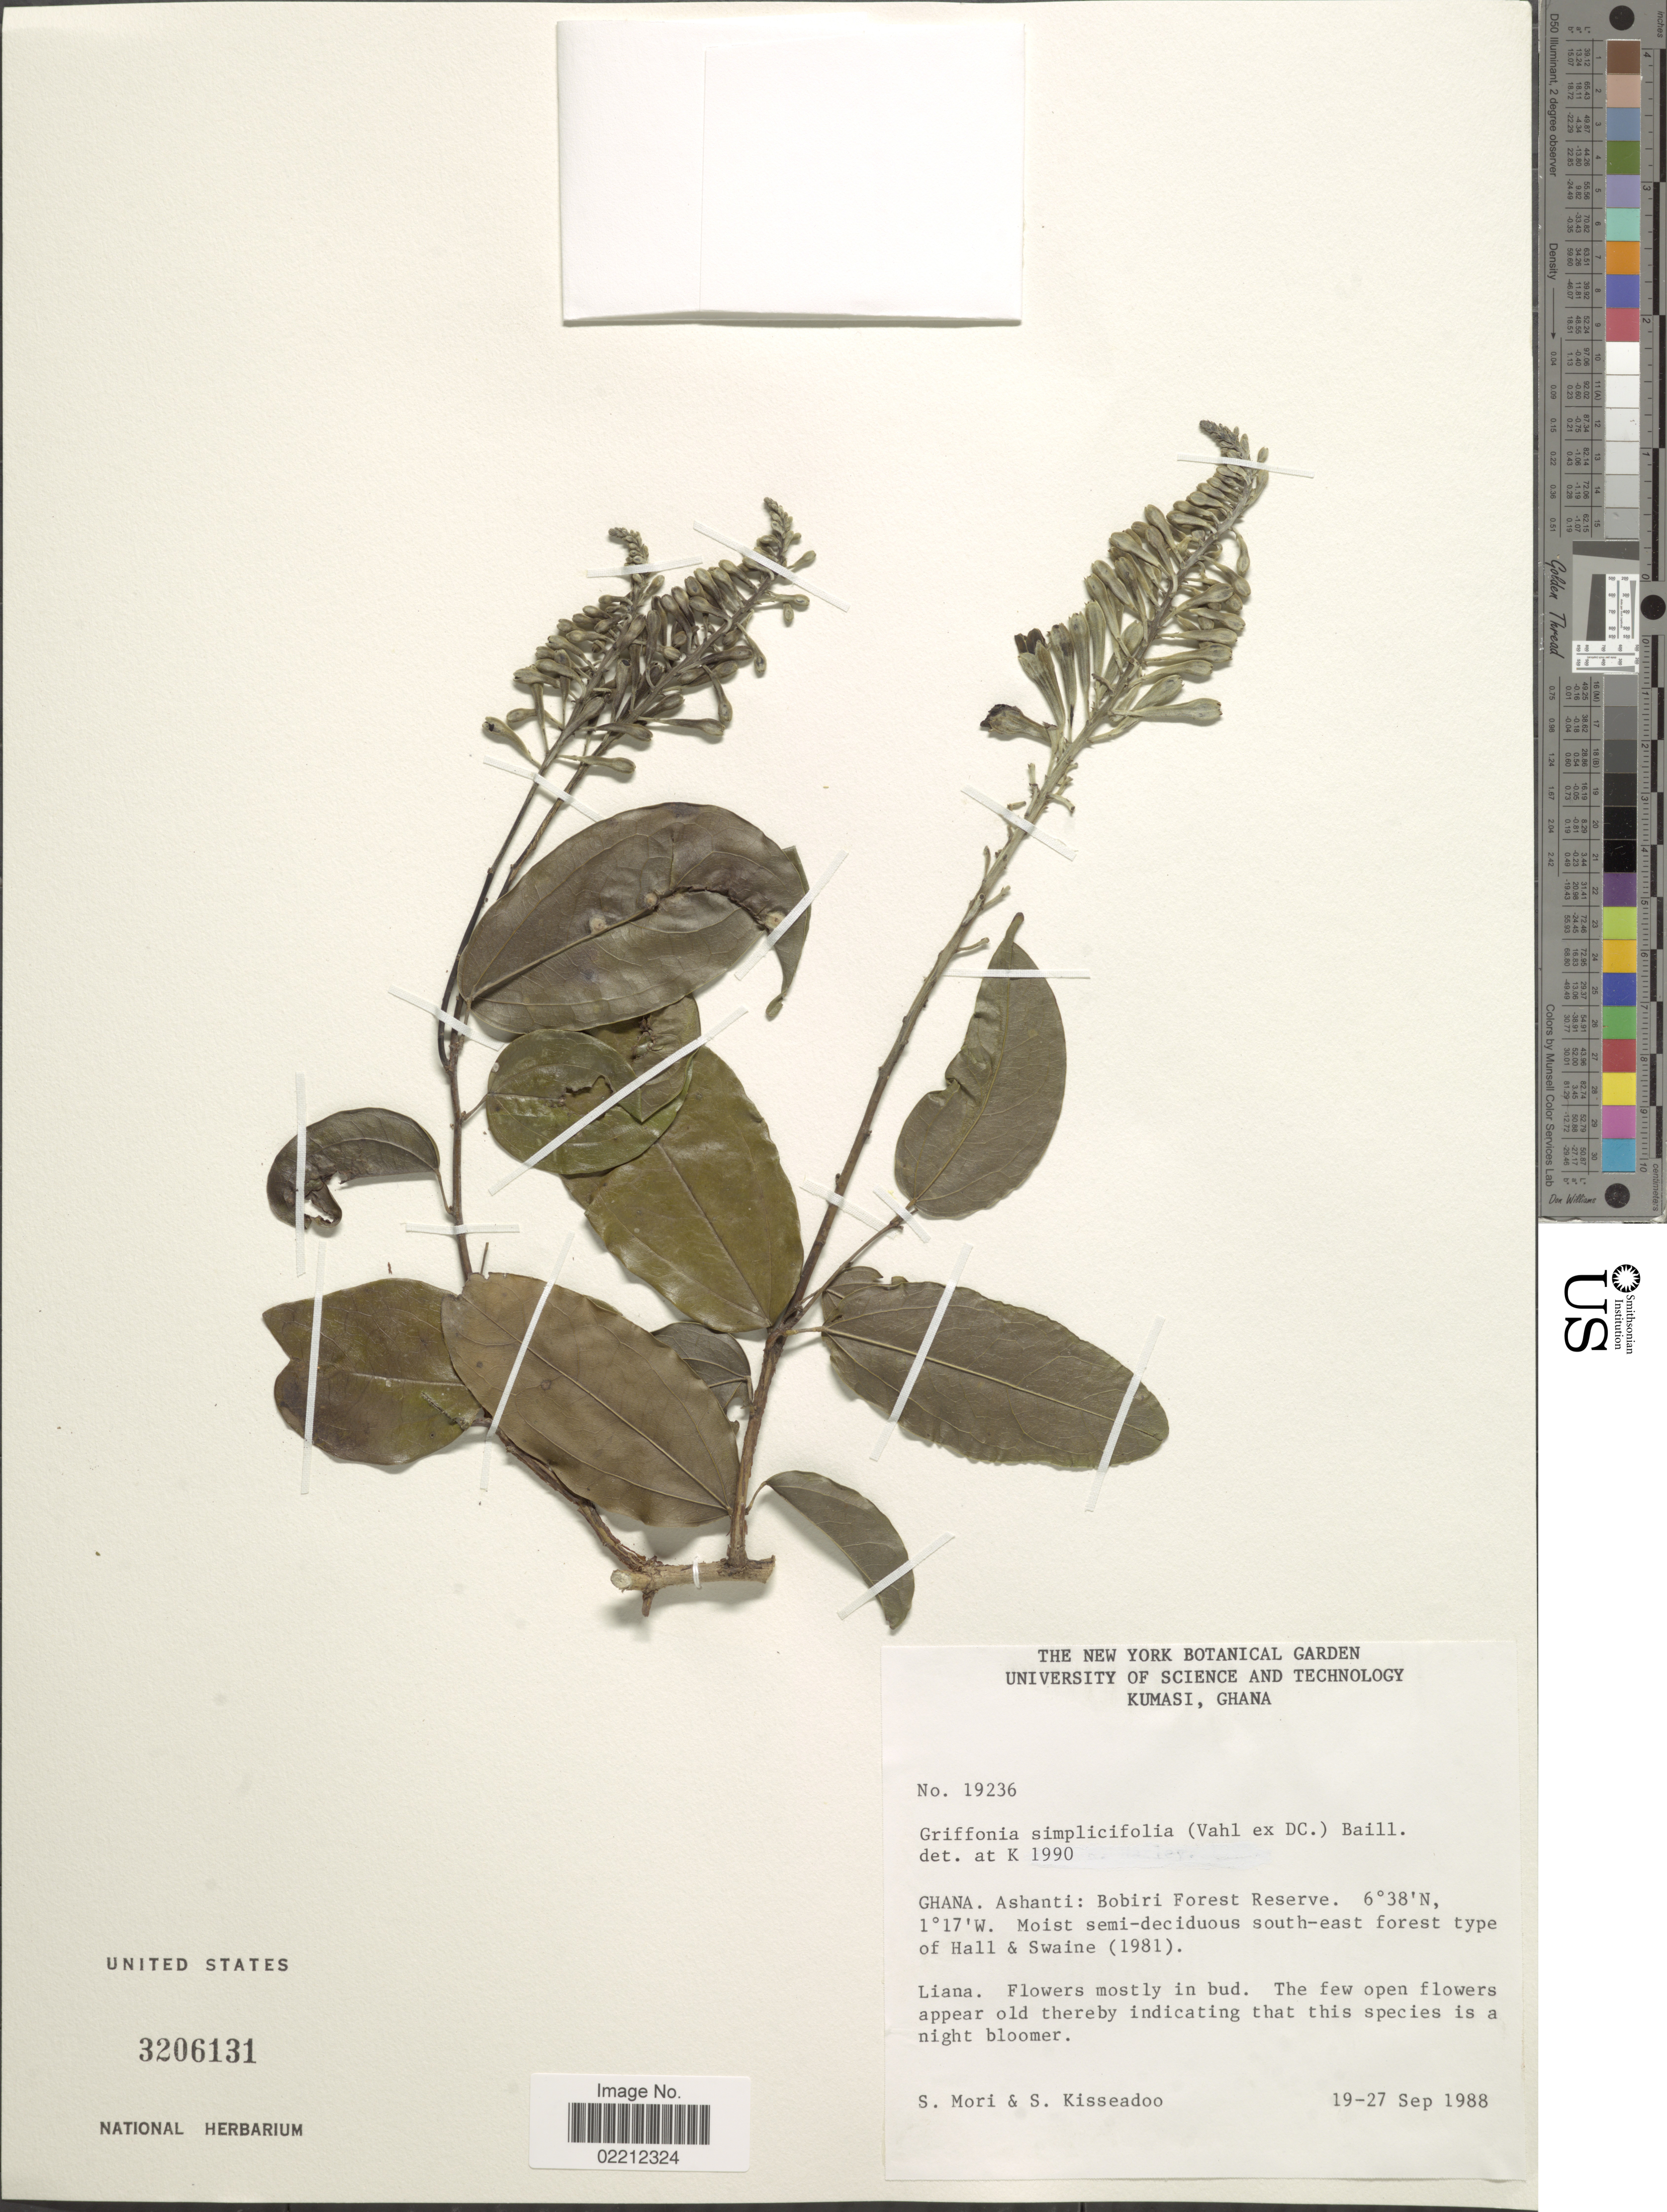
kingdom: Plantae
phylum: Tracheophyta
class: Magnoliopsida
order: Fabales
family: Fabaceae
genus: Griffonia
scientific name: Griffonia simplicifolia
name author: Baill.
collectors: S. Mori & S. Kisseadoo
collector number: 19236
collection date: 1988-09-19/1988-09-27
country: Ghana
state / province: Ashanti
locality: Bobiri Forest Reserve.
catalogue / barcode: US 3206131